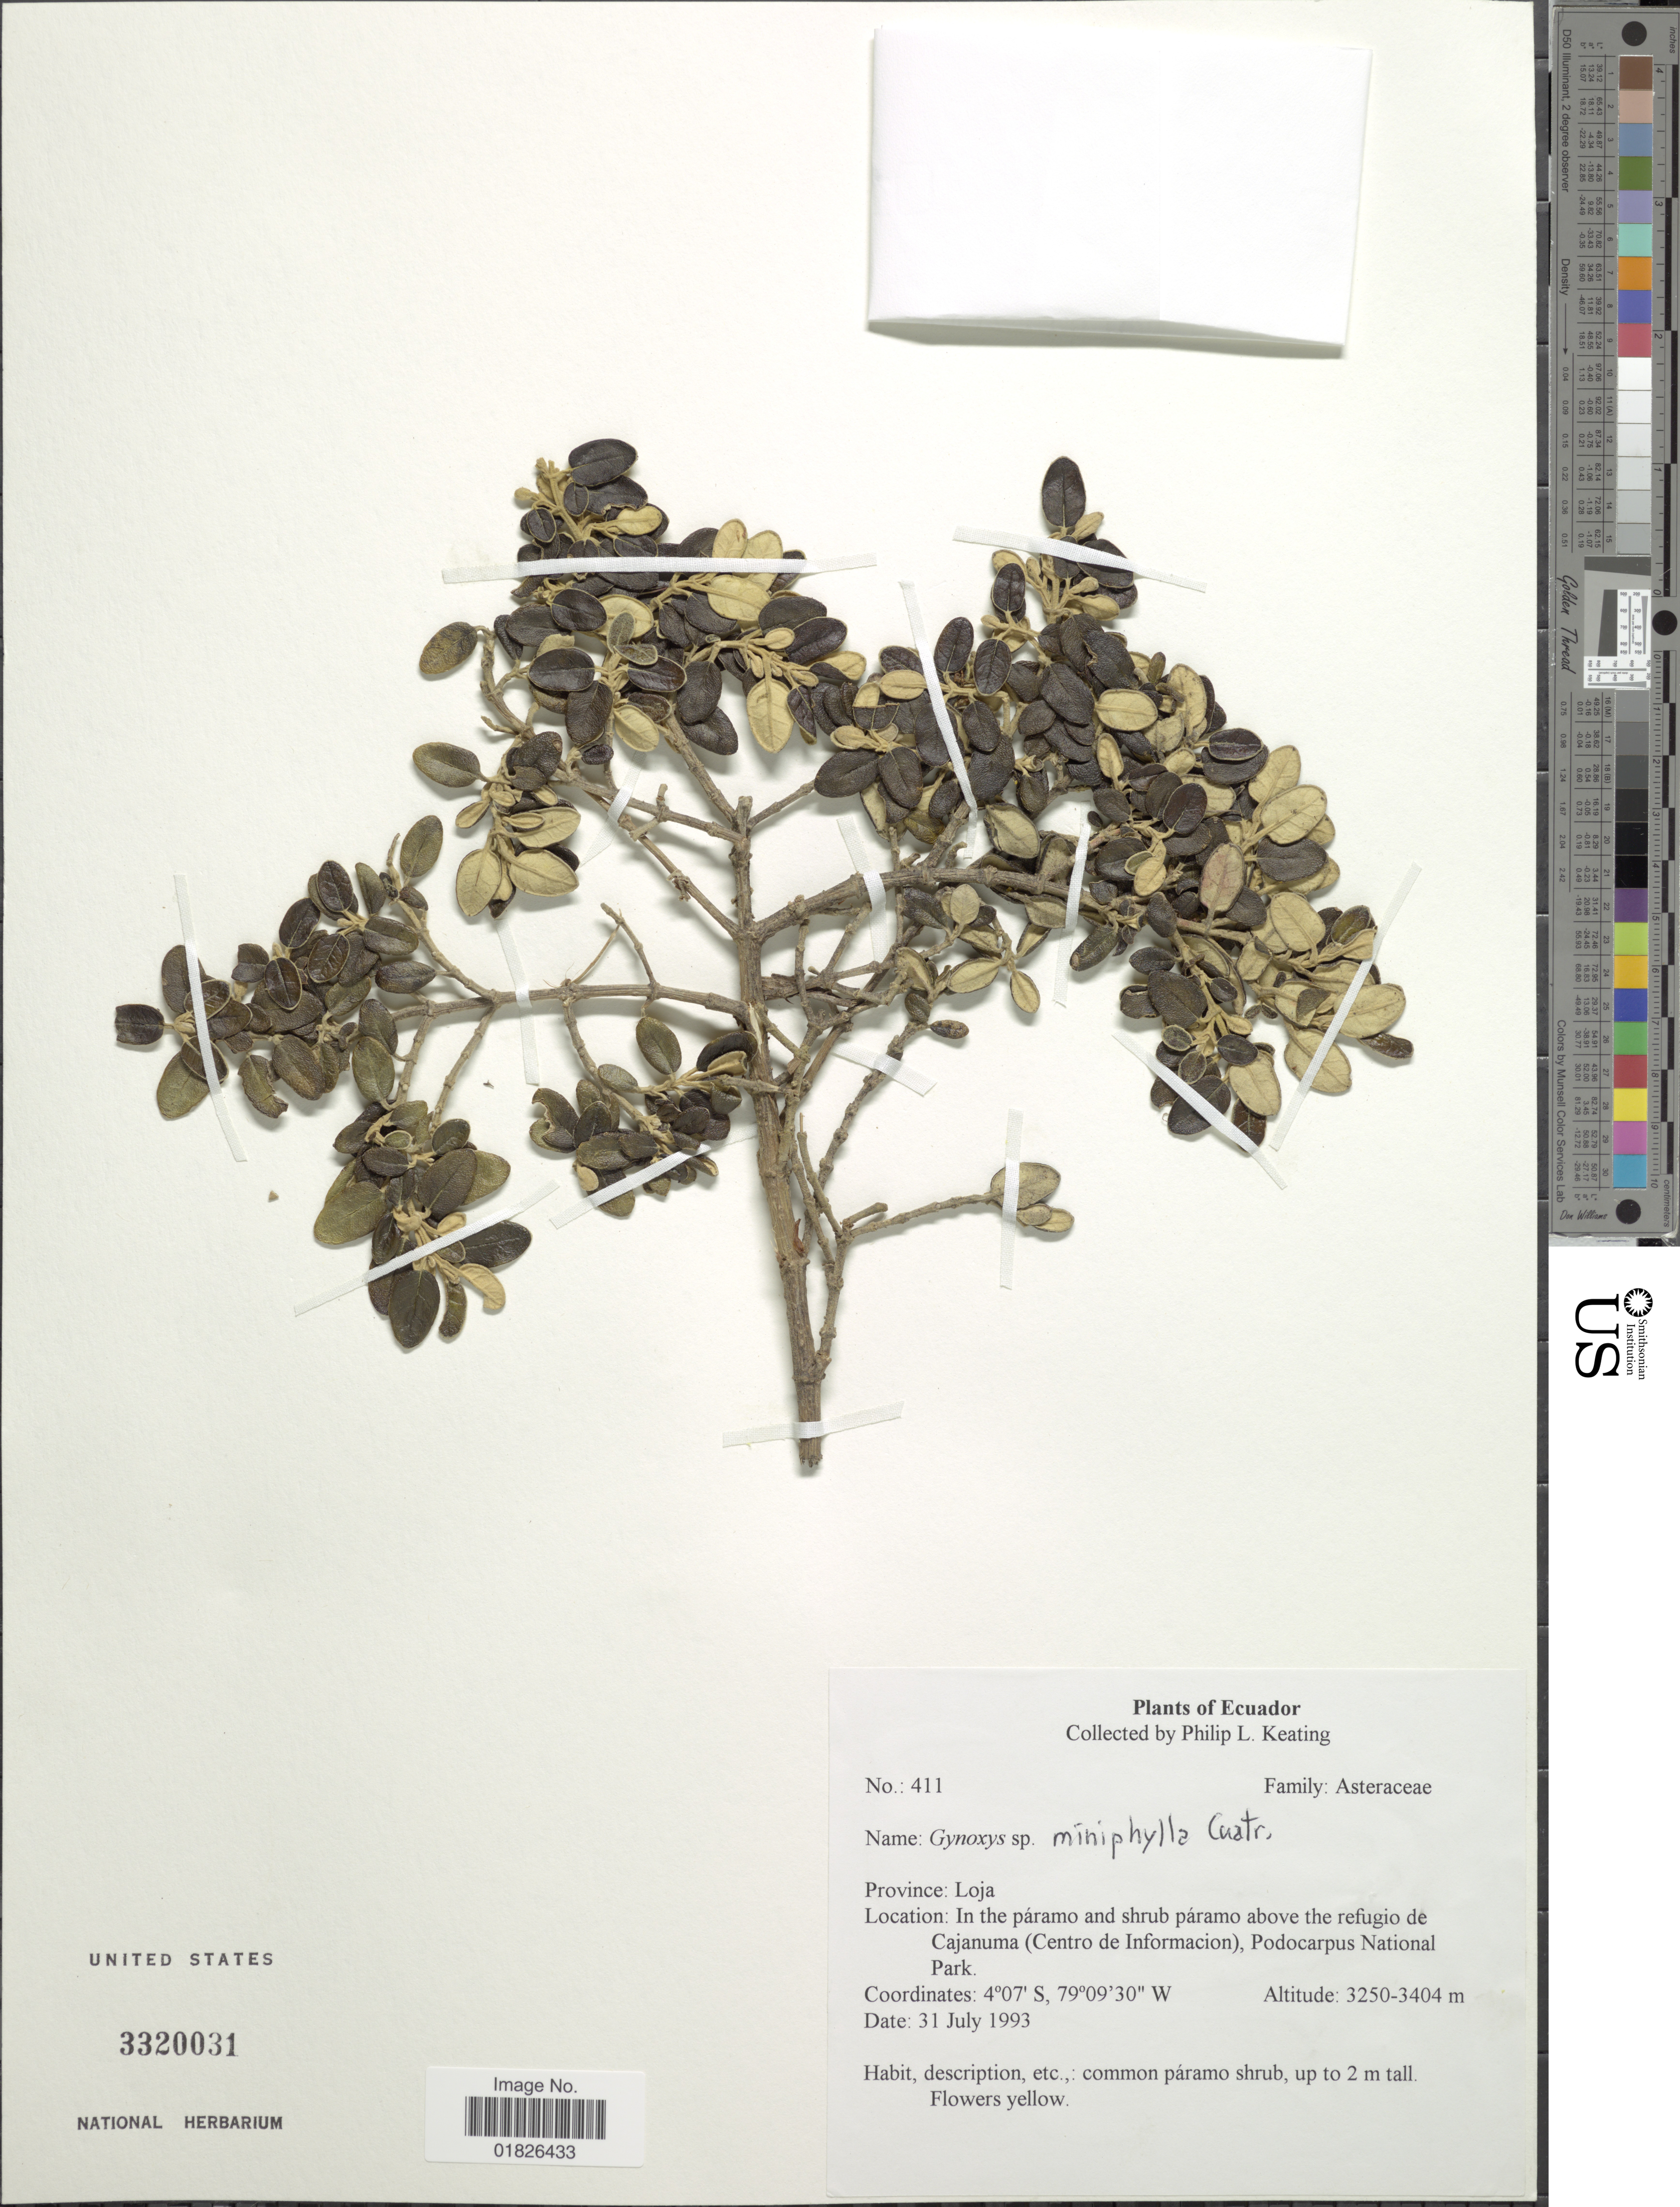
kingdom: Plantae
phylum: Tracheophyta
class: Magnoliopsida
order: Asterales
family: Asteraceae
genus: Gynoxys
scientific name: Gynoxys miniphylla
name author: Cuatrec.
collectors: P. Keating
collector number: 411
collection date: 1993-07-31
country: Ecuador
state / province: Loja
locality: Above the refugio de Cajanuma (Centro de Informacion), Podocarpus National Park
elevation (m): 3250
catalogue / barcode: US 3320031